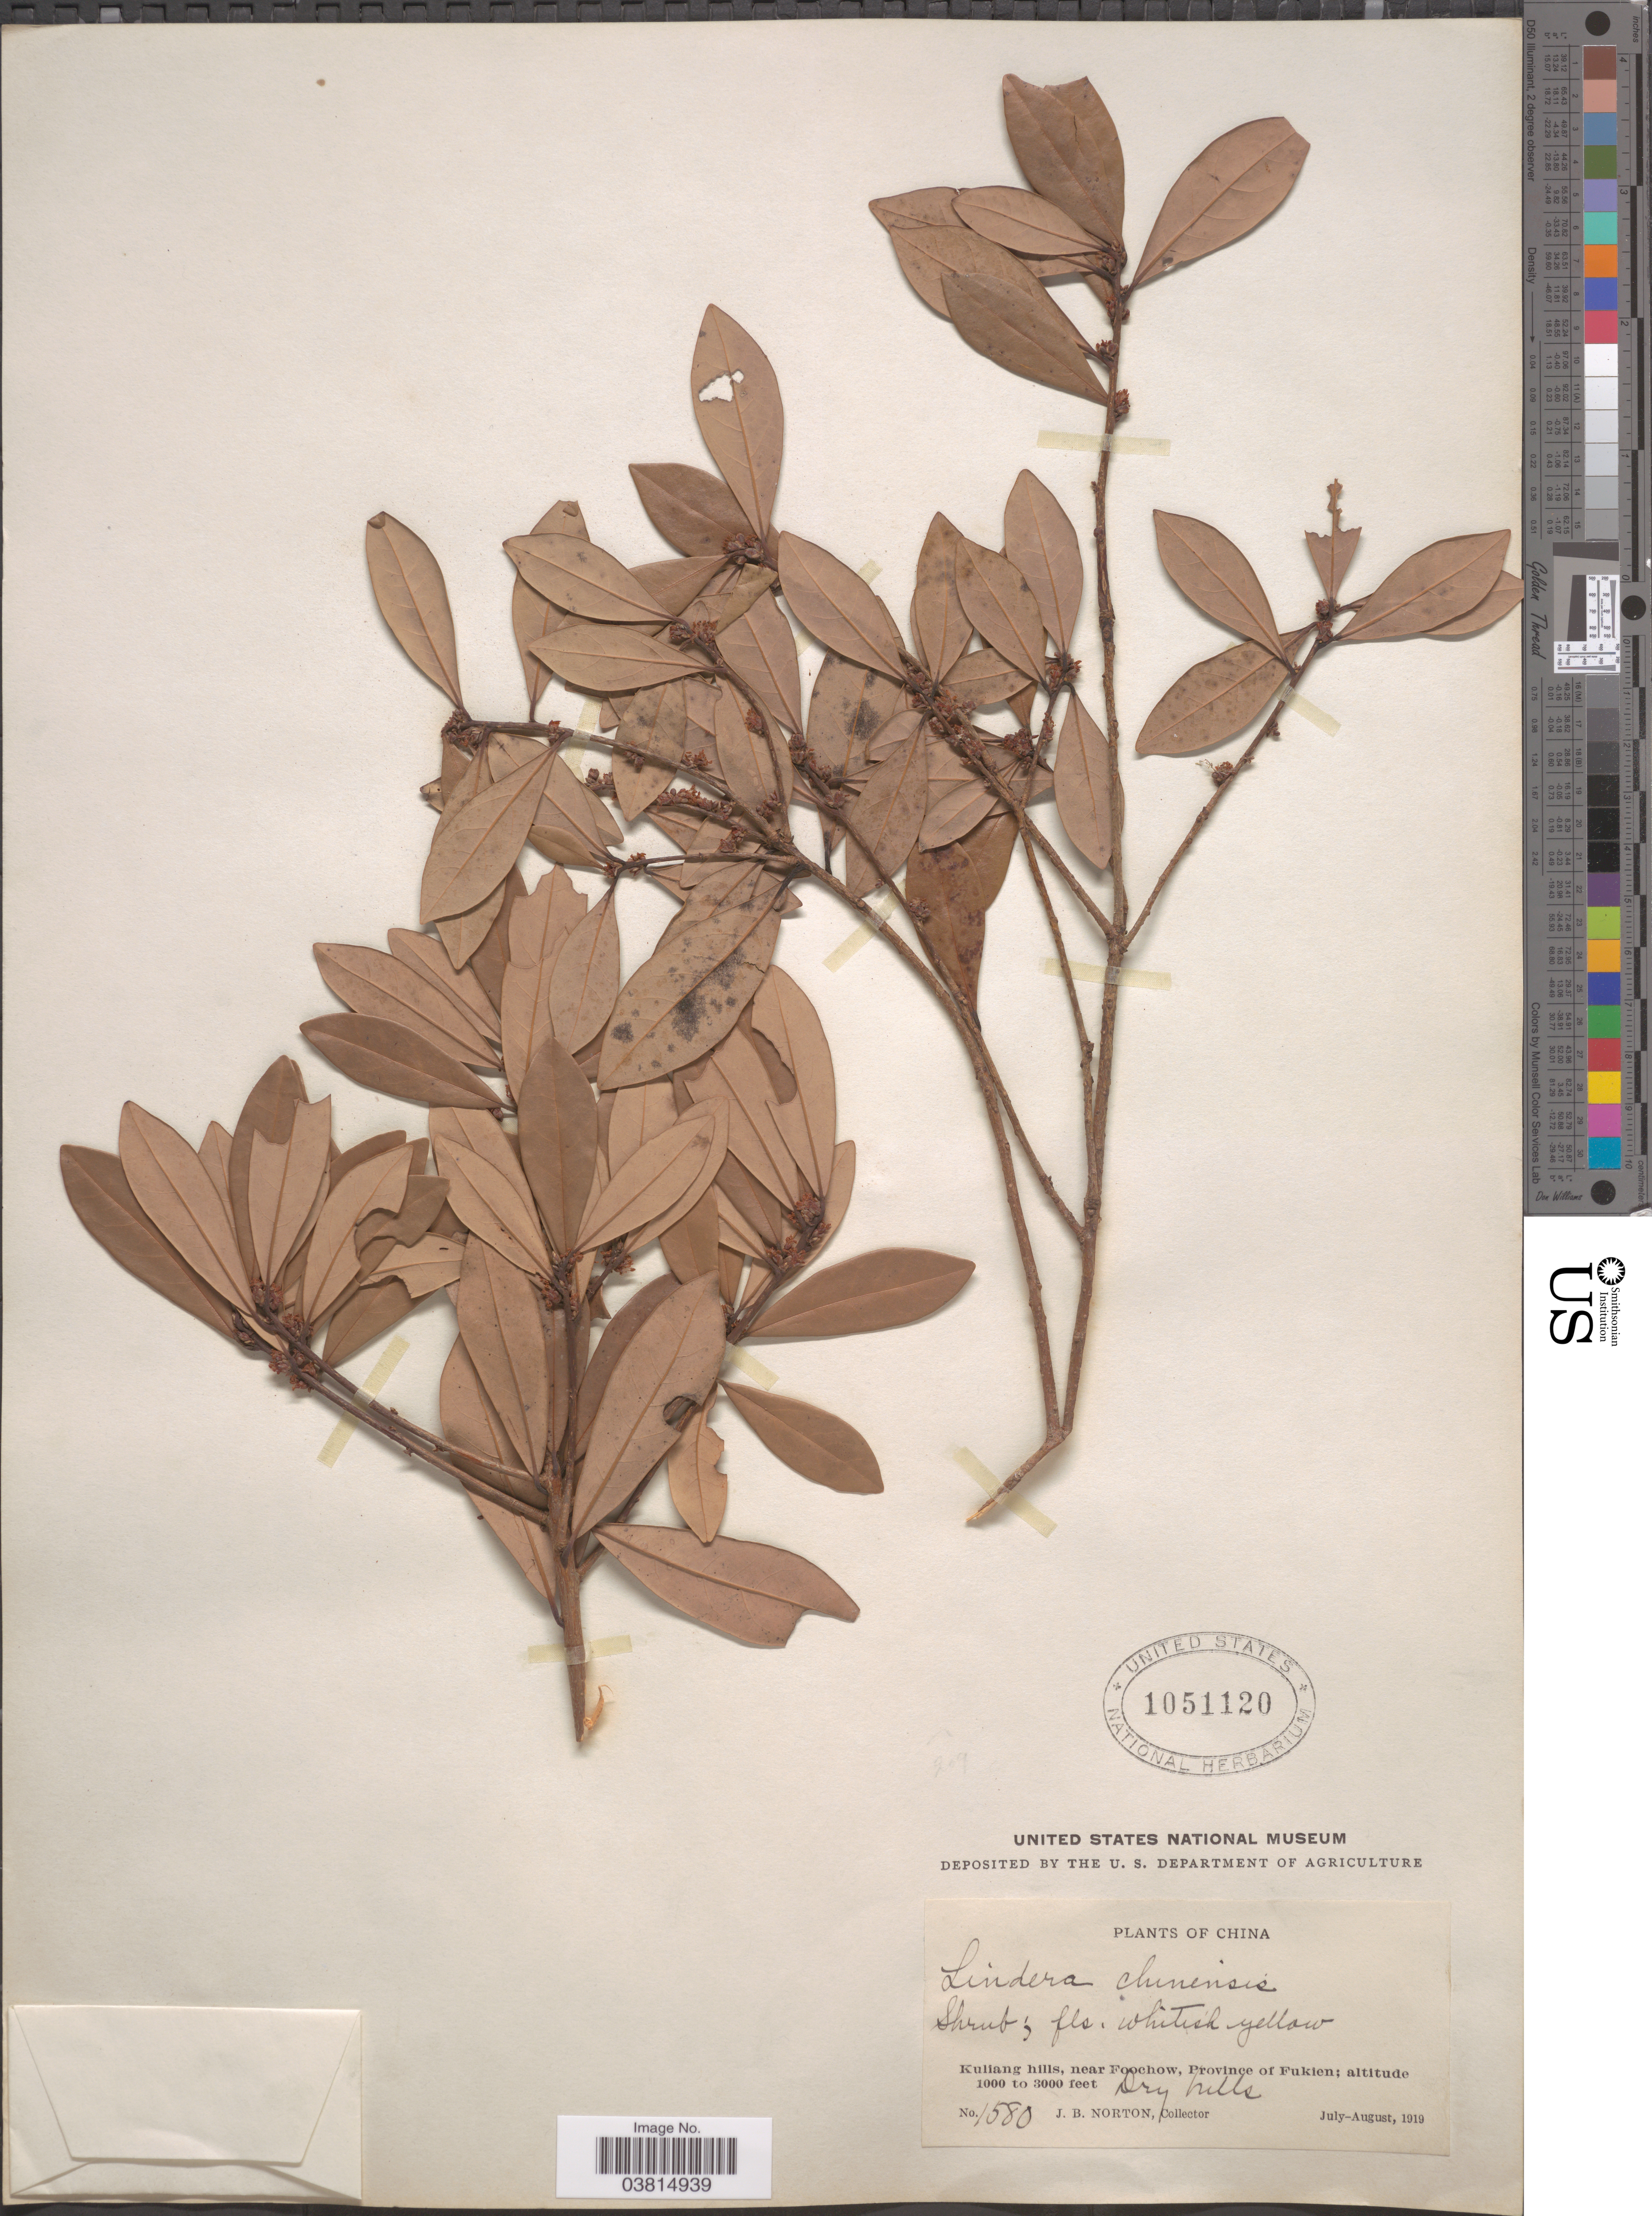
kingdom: Plantae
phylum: Tracheophyta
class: Magnoliopsida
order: Laurales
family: Lauraceae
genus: Lindera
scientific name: Lindera chinensis, ined.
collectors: J. B. Norton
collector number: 1580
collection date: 1919-07/1919-08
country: China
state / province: Fujian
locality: Kuliang hills, near Foochow, Province of Fukien.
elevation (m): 305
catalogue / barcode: US 1051120